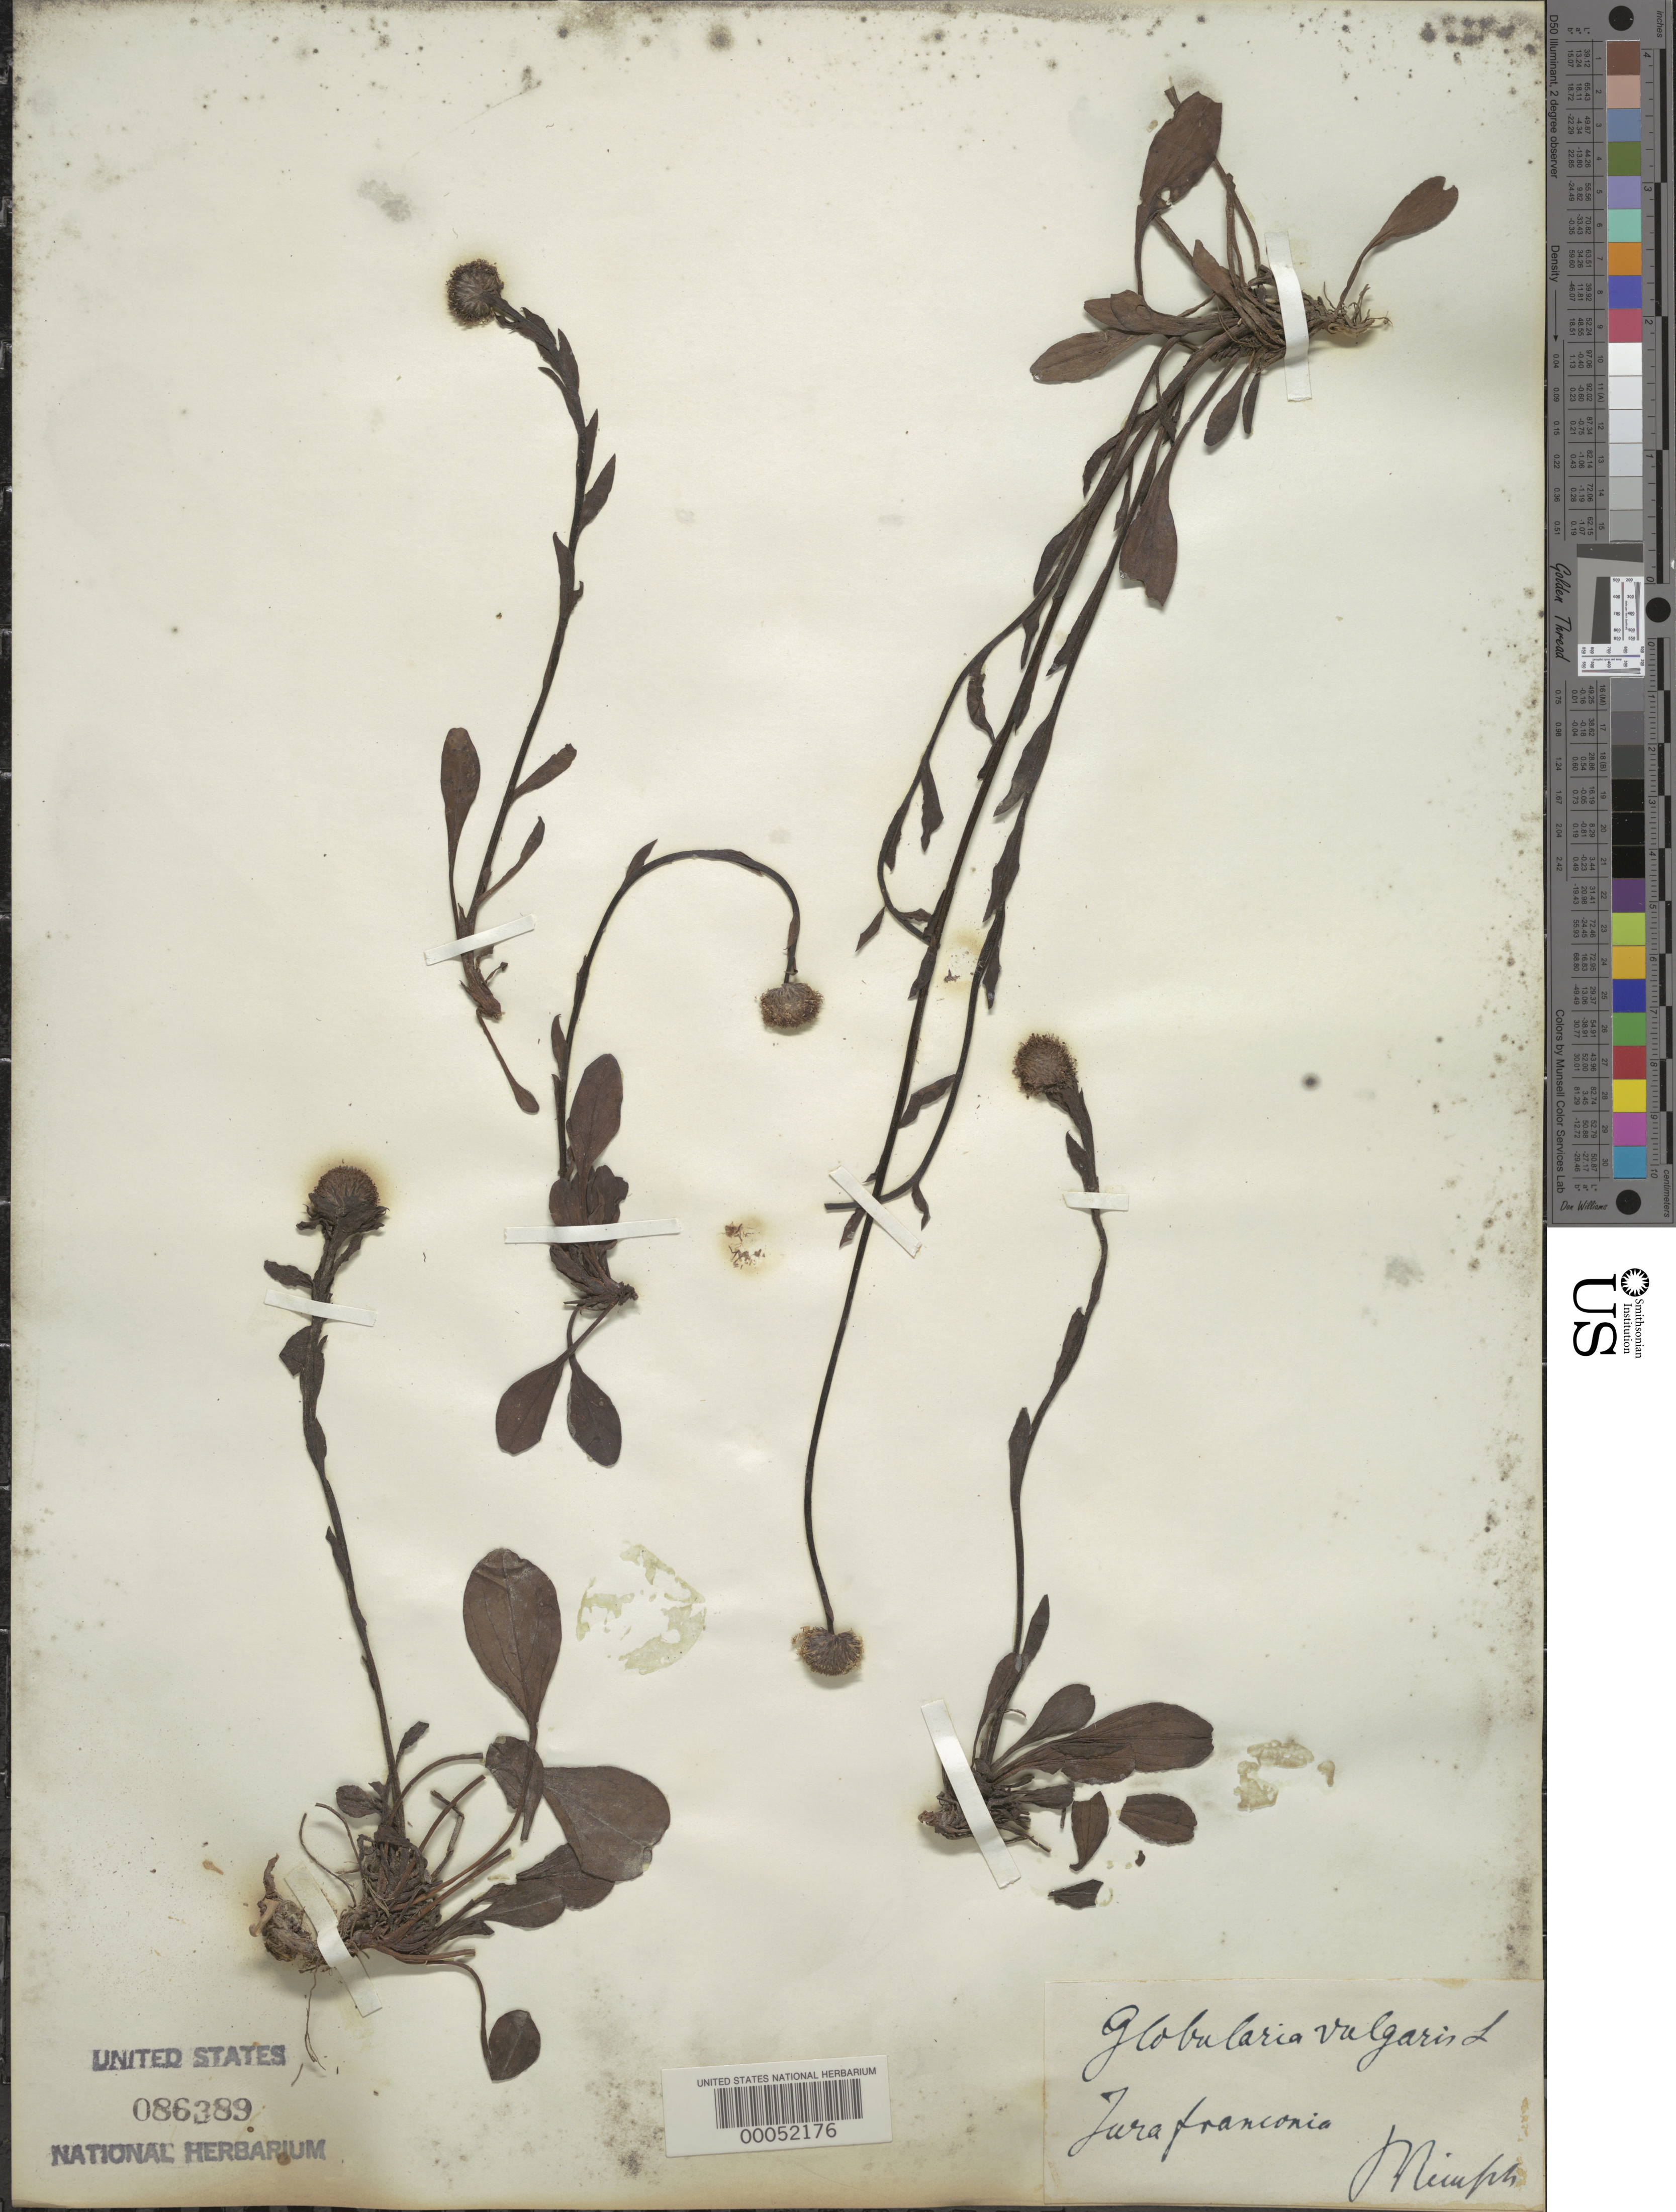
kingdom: Plantae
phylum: Tracheophyta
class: Magnoliopsida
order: Lamiales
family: Plantaginaceae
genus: Globularia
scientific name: Globularia vulgaris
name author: L.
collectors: -. Meiuph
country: France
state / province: Bourgogne-Franche-Comté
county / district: Jura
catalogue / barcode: US 86389